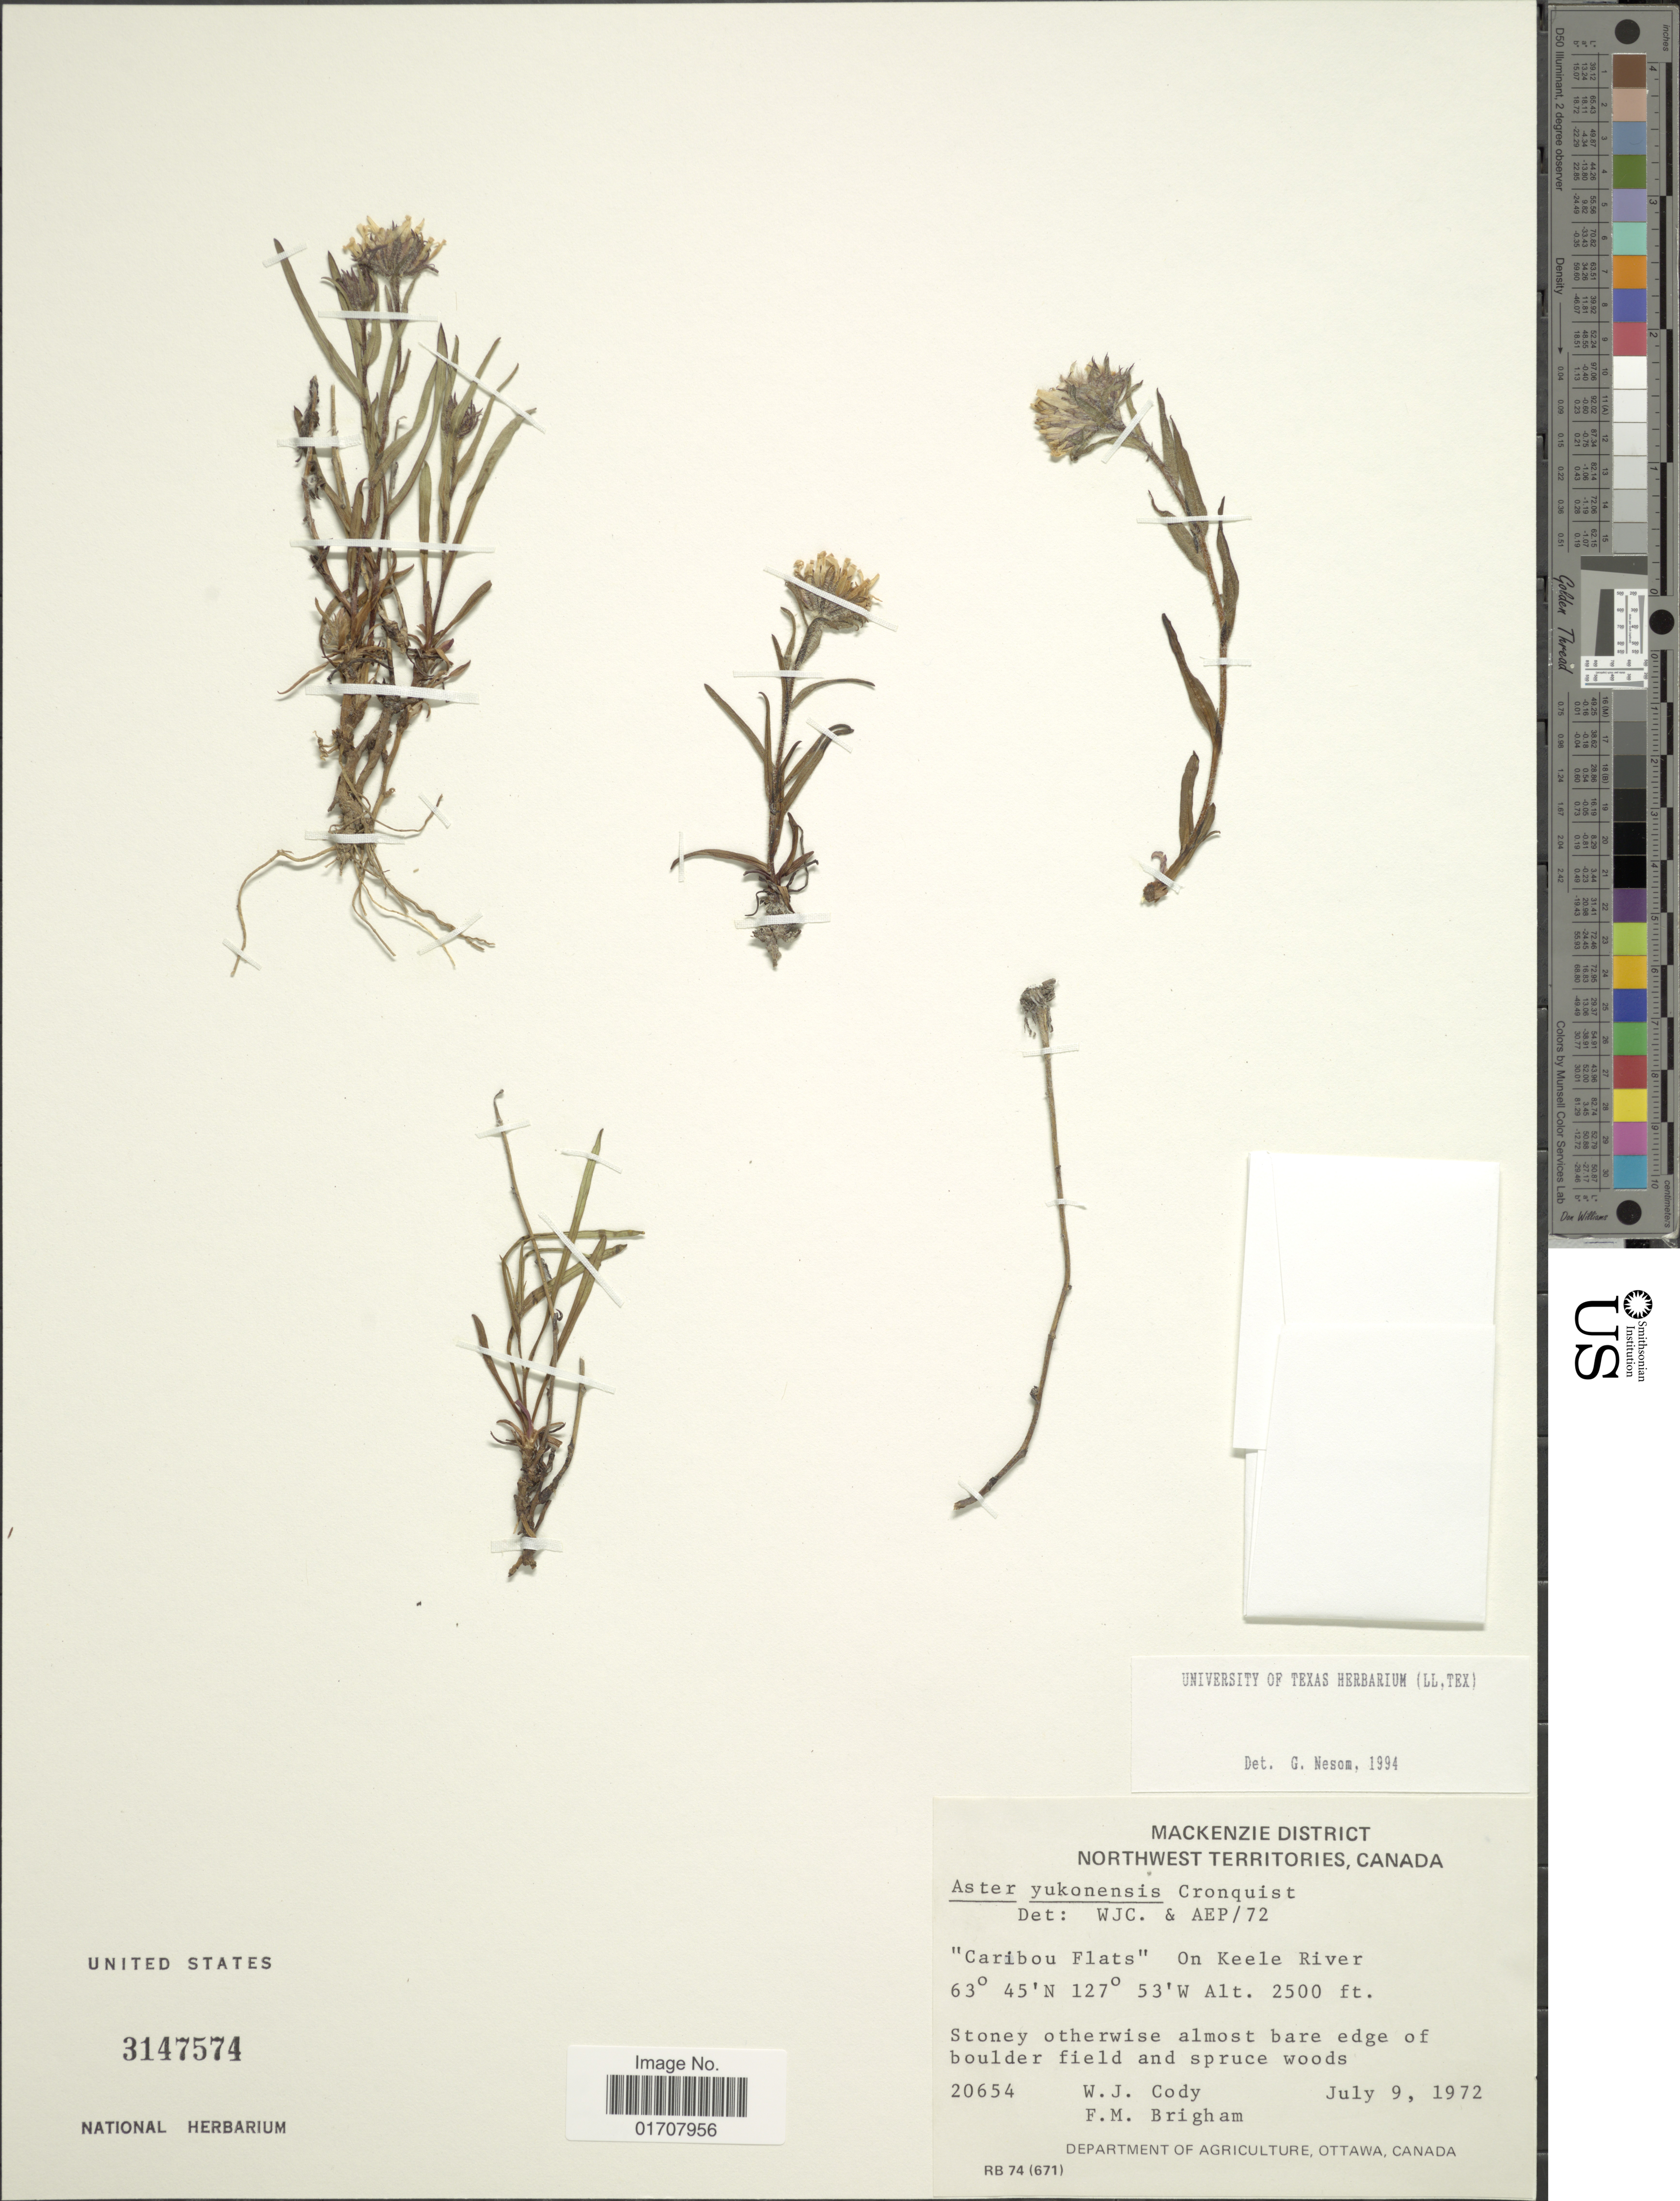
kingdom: Plantae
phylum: Tracheophyta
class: Magnoliopsida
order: Asterales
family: Asteraceae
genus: Symphyotrichum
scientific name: Symphyotrichum yukonensis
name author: (Cronquist) G.L. Nesom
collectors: W. Cody & F. Brigham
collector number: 20654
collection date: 1972-07-09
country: Canada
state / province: Northwest Territories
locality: Mackenzie District, On Keele River, Stoney otherwise almost bare edge of boulder field and spruce woods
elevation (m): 762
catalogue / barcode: US 3147574